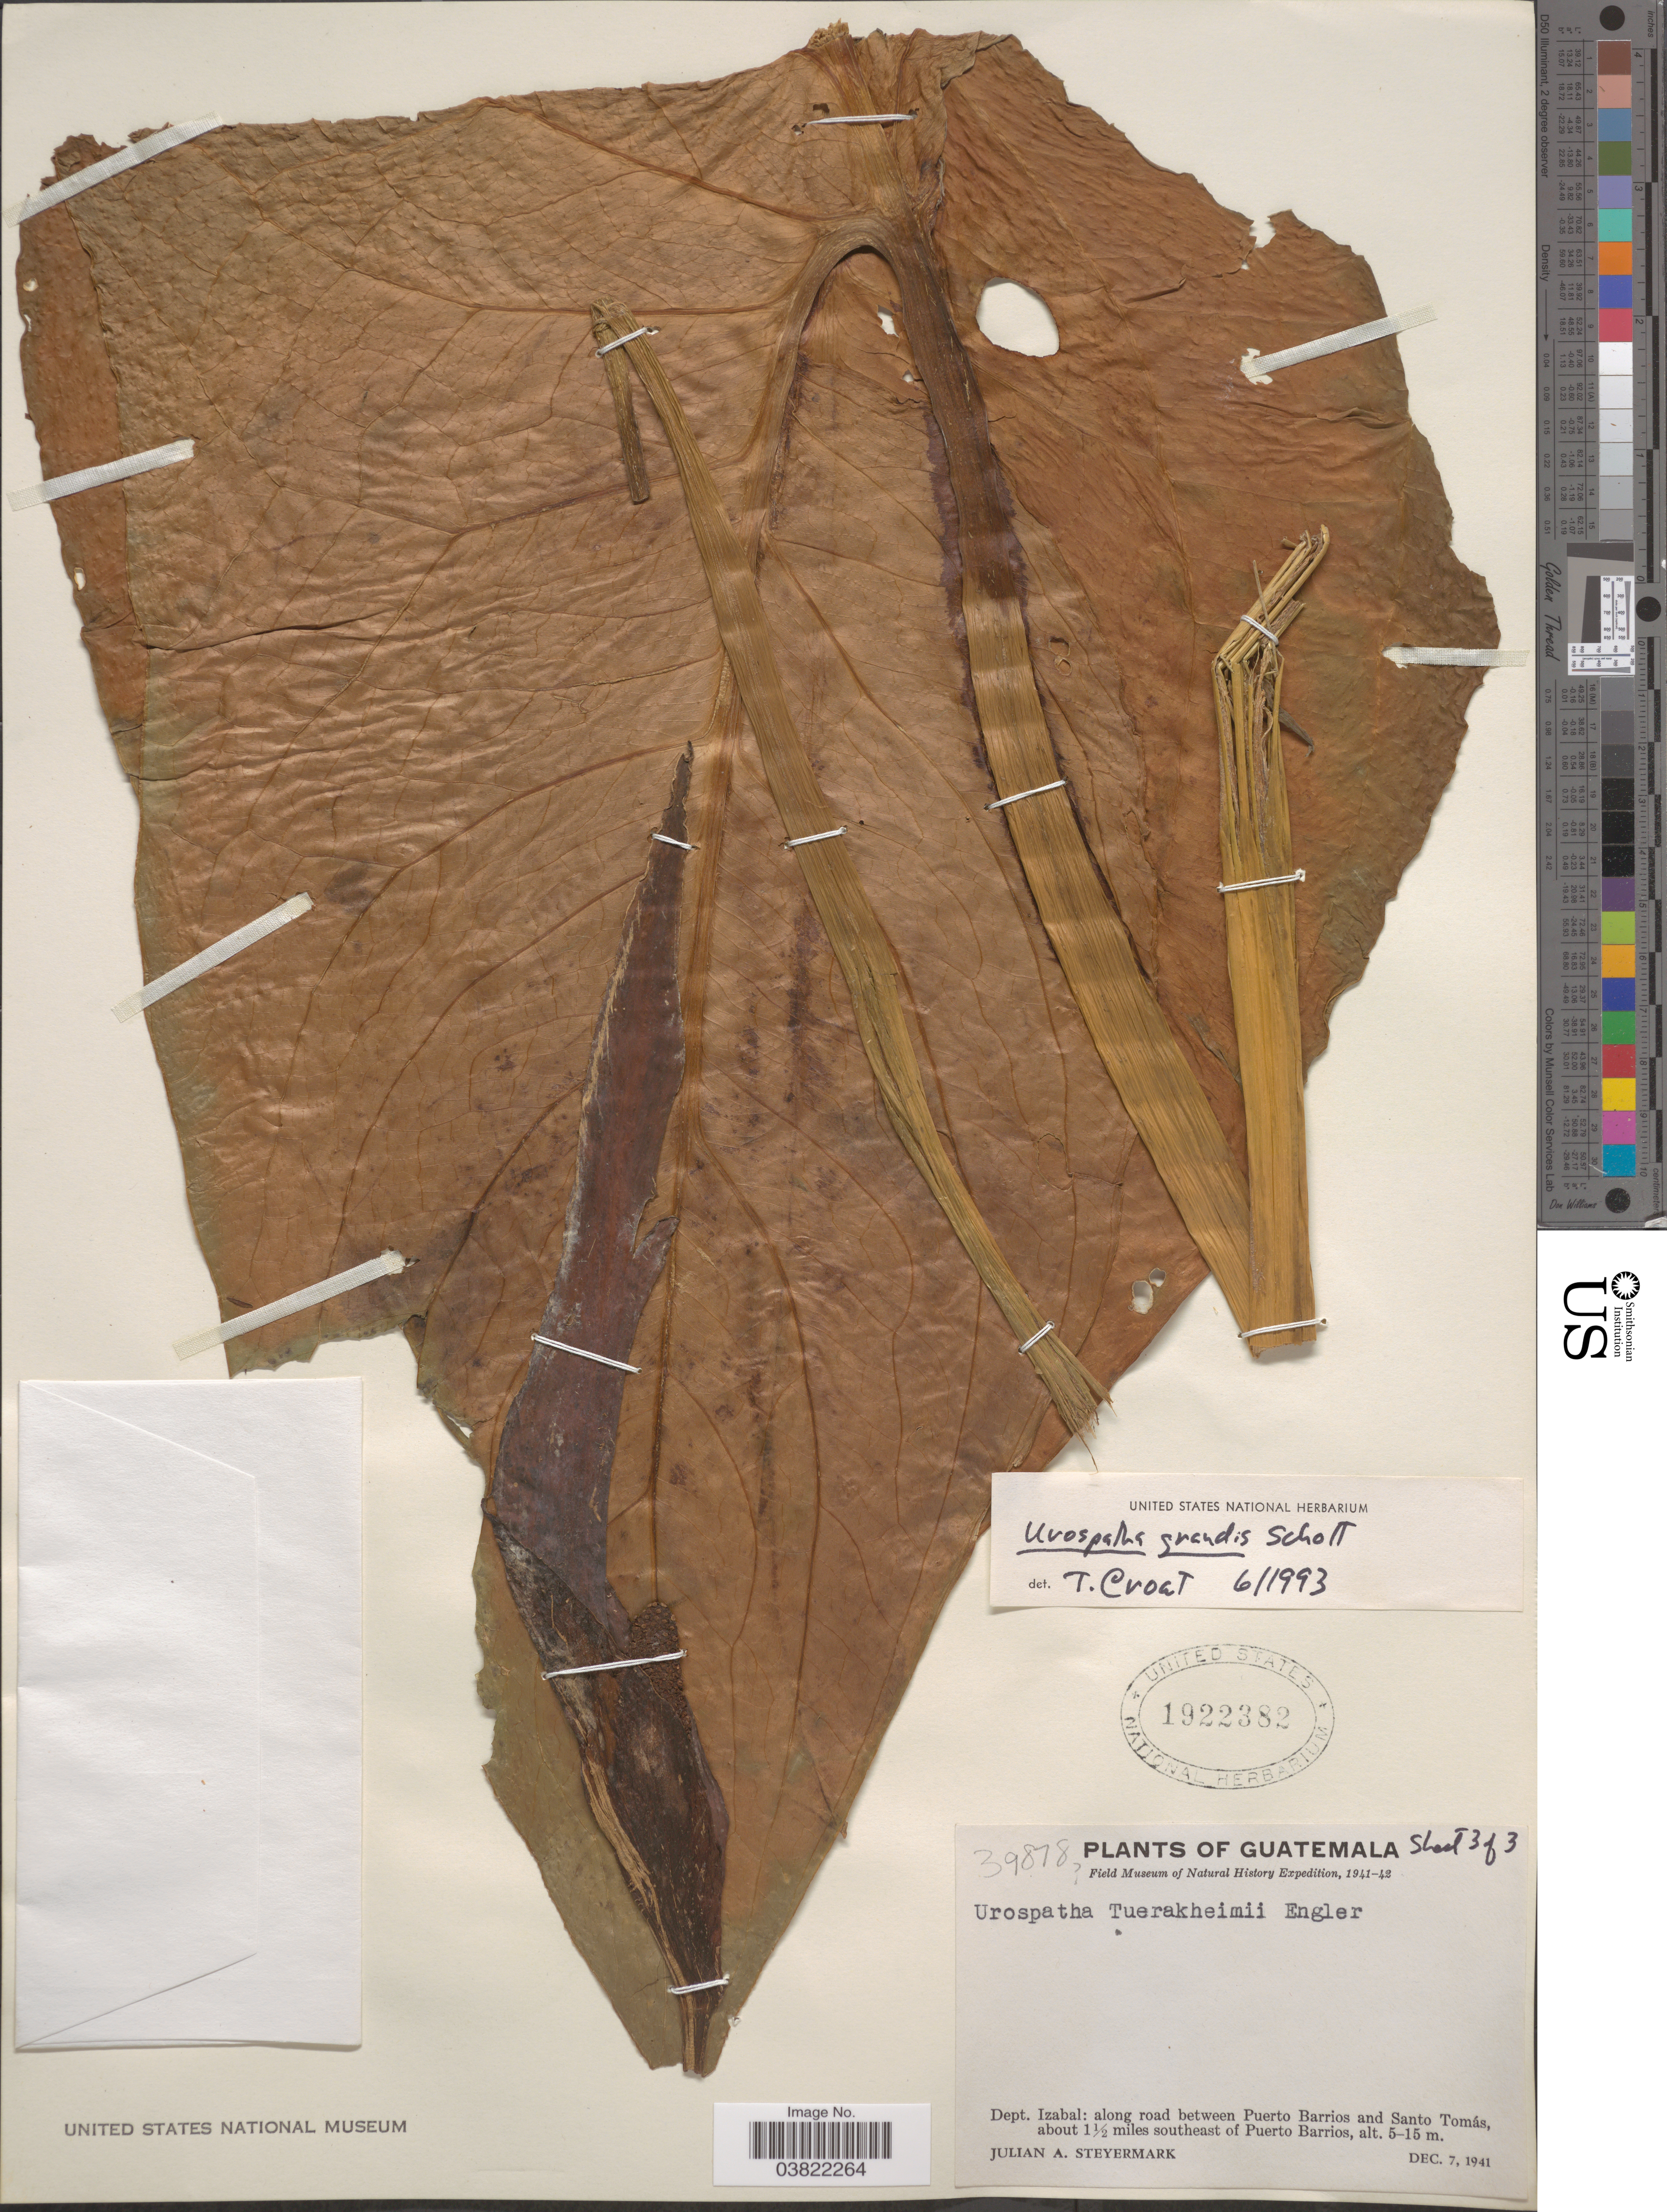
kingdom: Plantae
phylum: Tracheophyta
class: Liliopsida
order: Alismatales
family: Araceae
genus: Urospatha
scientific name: Urospatha grandis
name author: Schott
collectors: J. Steyermark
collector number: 39878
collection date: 1941-12-07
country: Guatemala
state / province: Izabal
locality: Dept. Izabal: along road between Puerto Barrios and Santo Tomás, about 1½ miles southeast of Puerto Barrios.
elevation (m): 5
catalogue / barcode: US 1922382